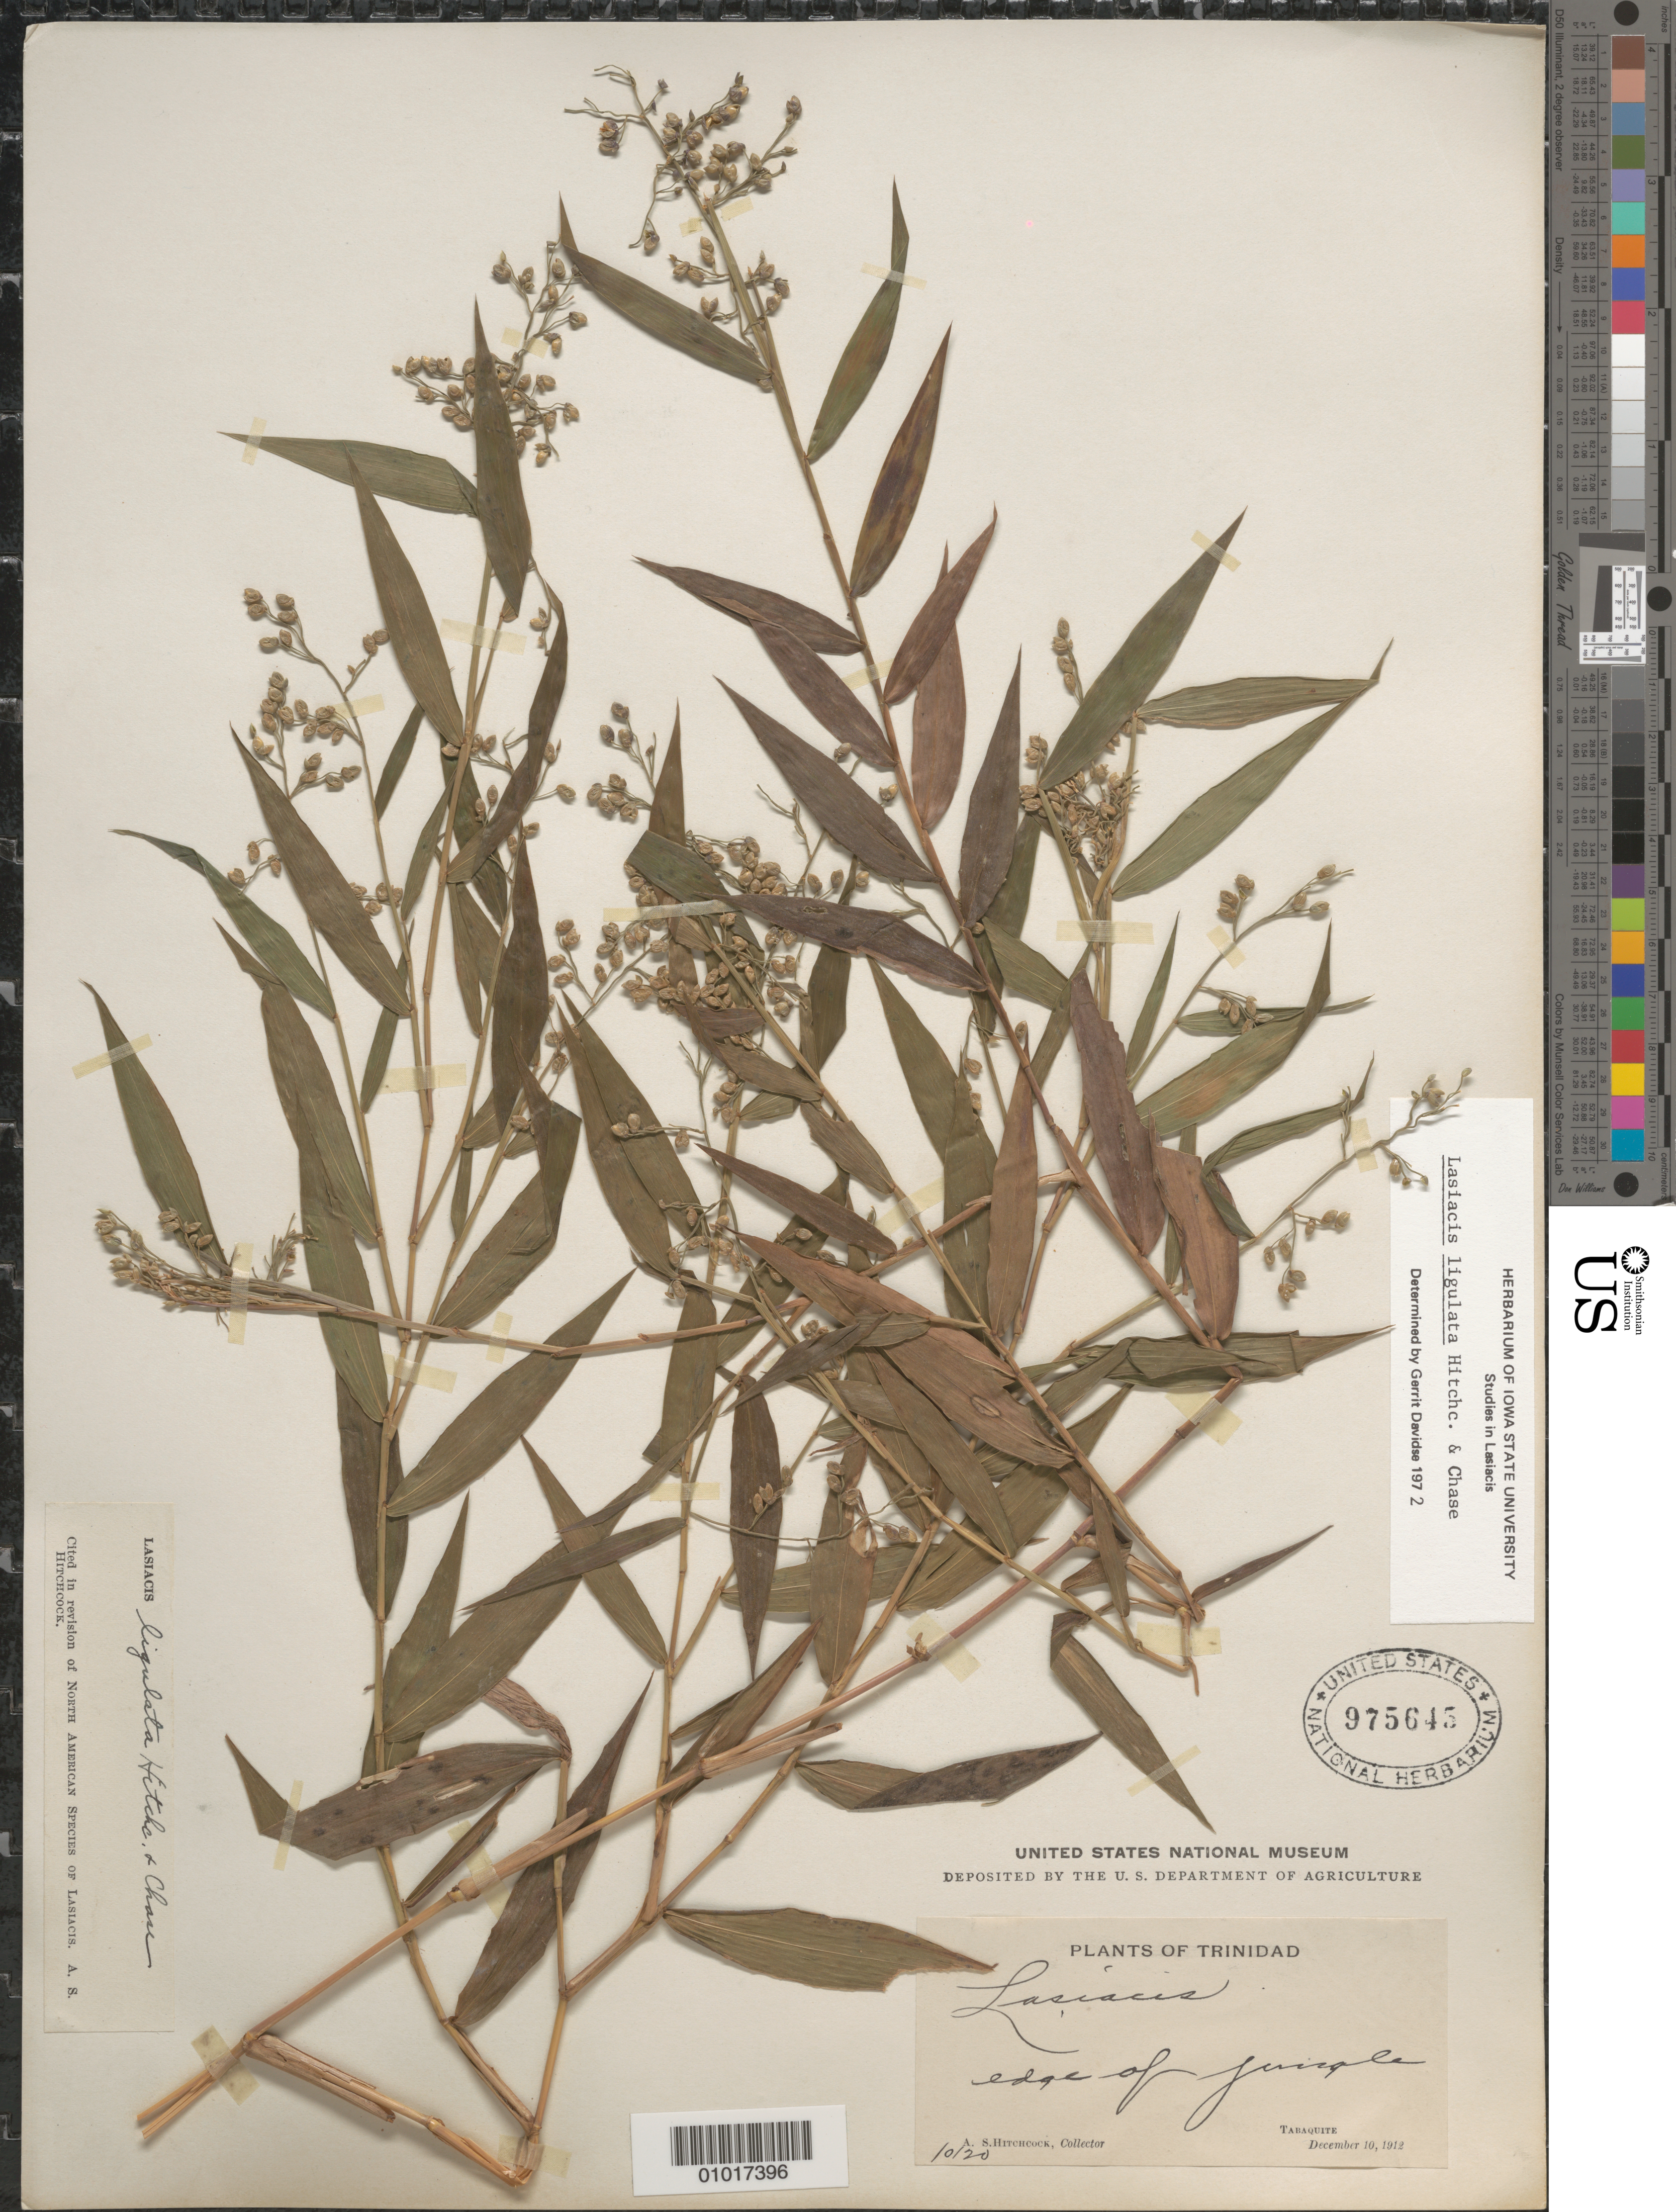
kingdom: Plantae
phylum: Tracheophyta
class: Liliopsida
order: Poales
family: Poaceae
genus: Lasiacis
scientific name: Lasiacis ligulata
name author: Hitchc. & Chase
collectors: A. S. Hitchcock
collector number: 10120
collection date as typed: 10 Dec 1912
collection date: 1912-12-10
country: Trinidad and Tobago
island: Trinidad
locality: Taraquite, edge of jungle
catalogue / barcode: US 975645